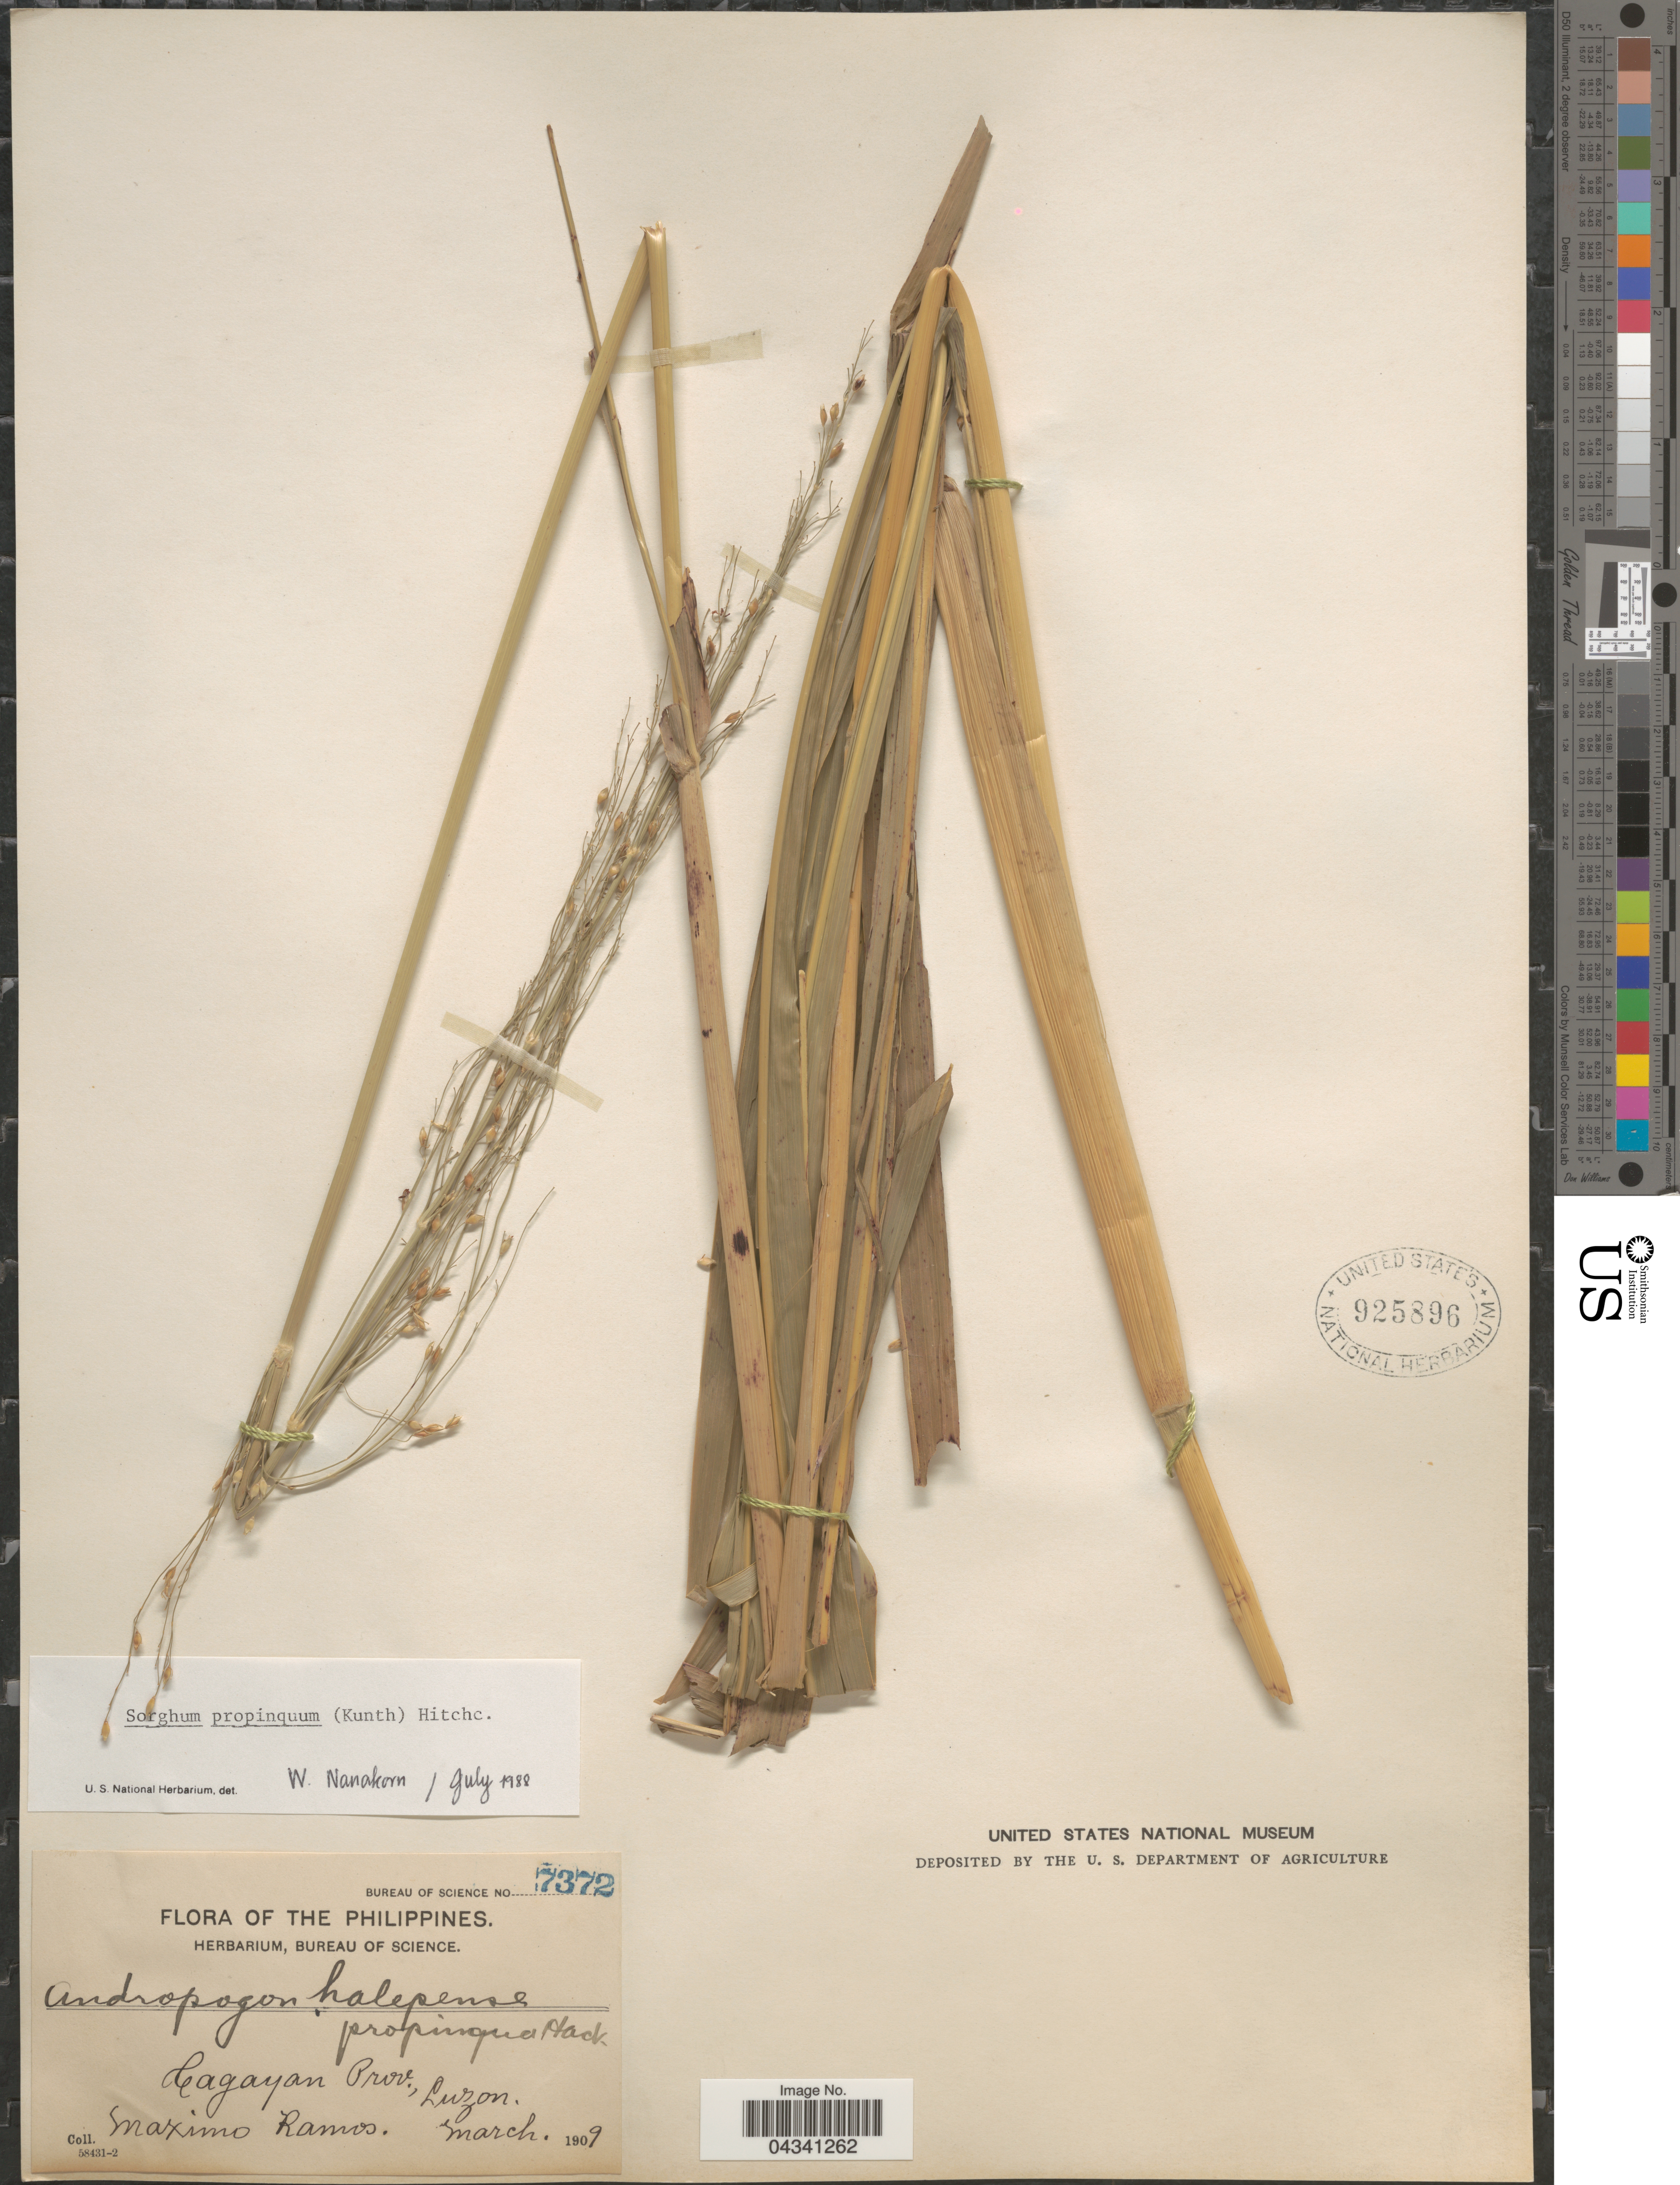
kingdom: Plantae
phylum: Tracheophyta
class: Liliopsida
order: Poales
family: Poaceae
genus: Sorghum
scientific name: Sorghum propinquum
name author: (Kunth) Hitchc.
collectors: M. Ramos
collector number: Bureau of Science 7372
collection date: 1909-03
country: Philippines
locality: Cagayan Prov., Luzon.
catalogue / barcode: US 925896